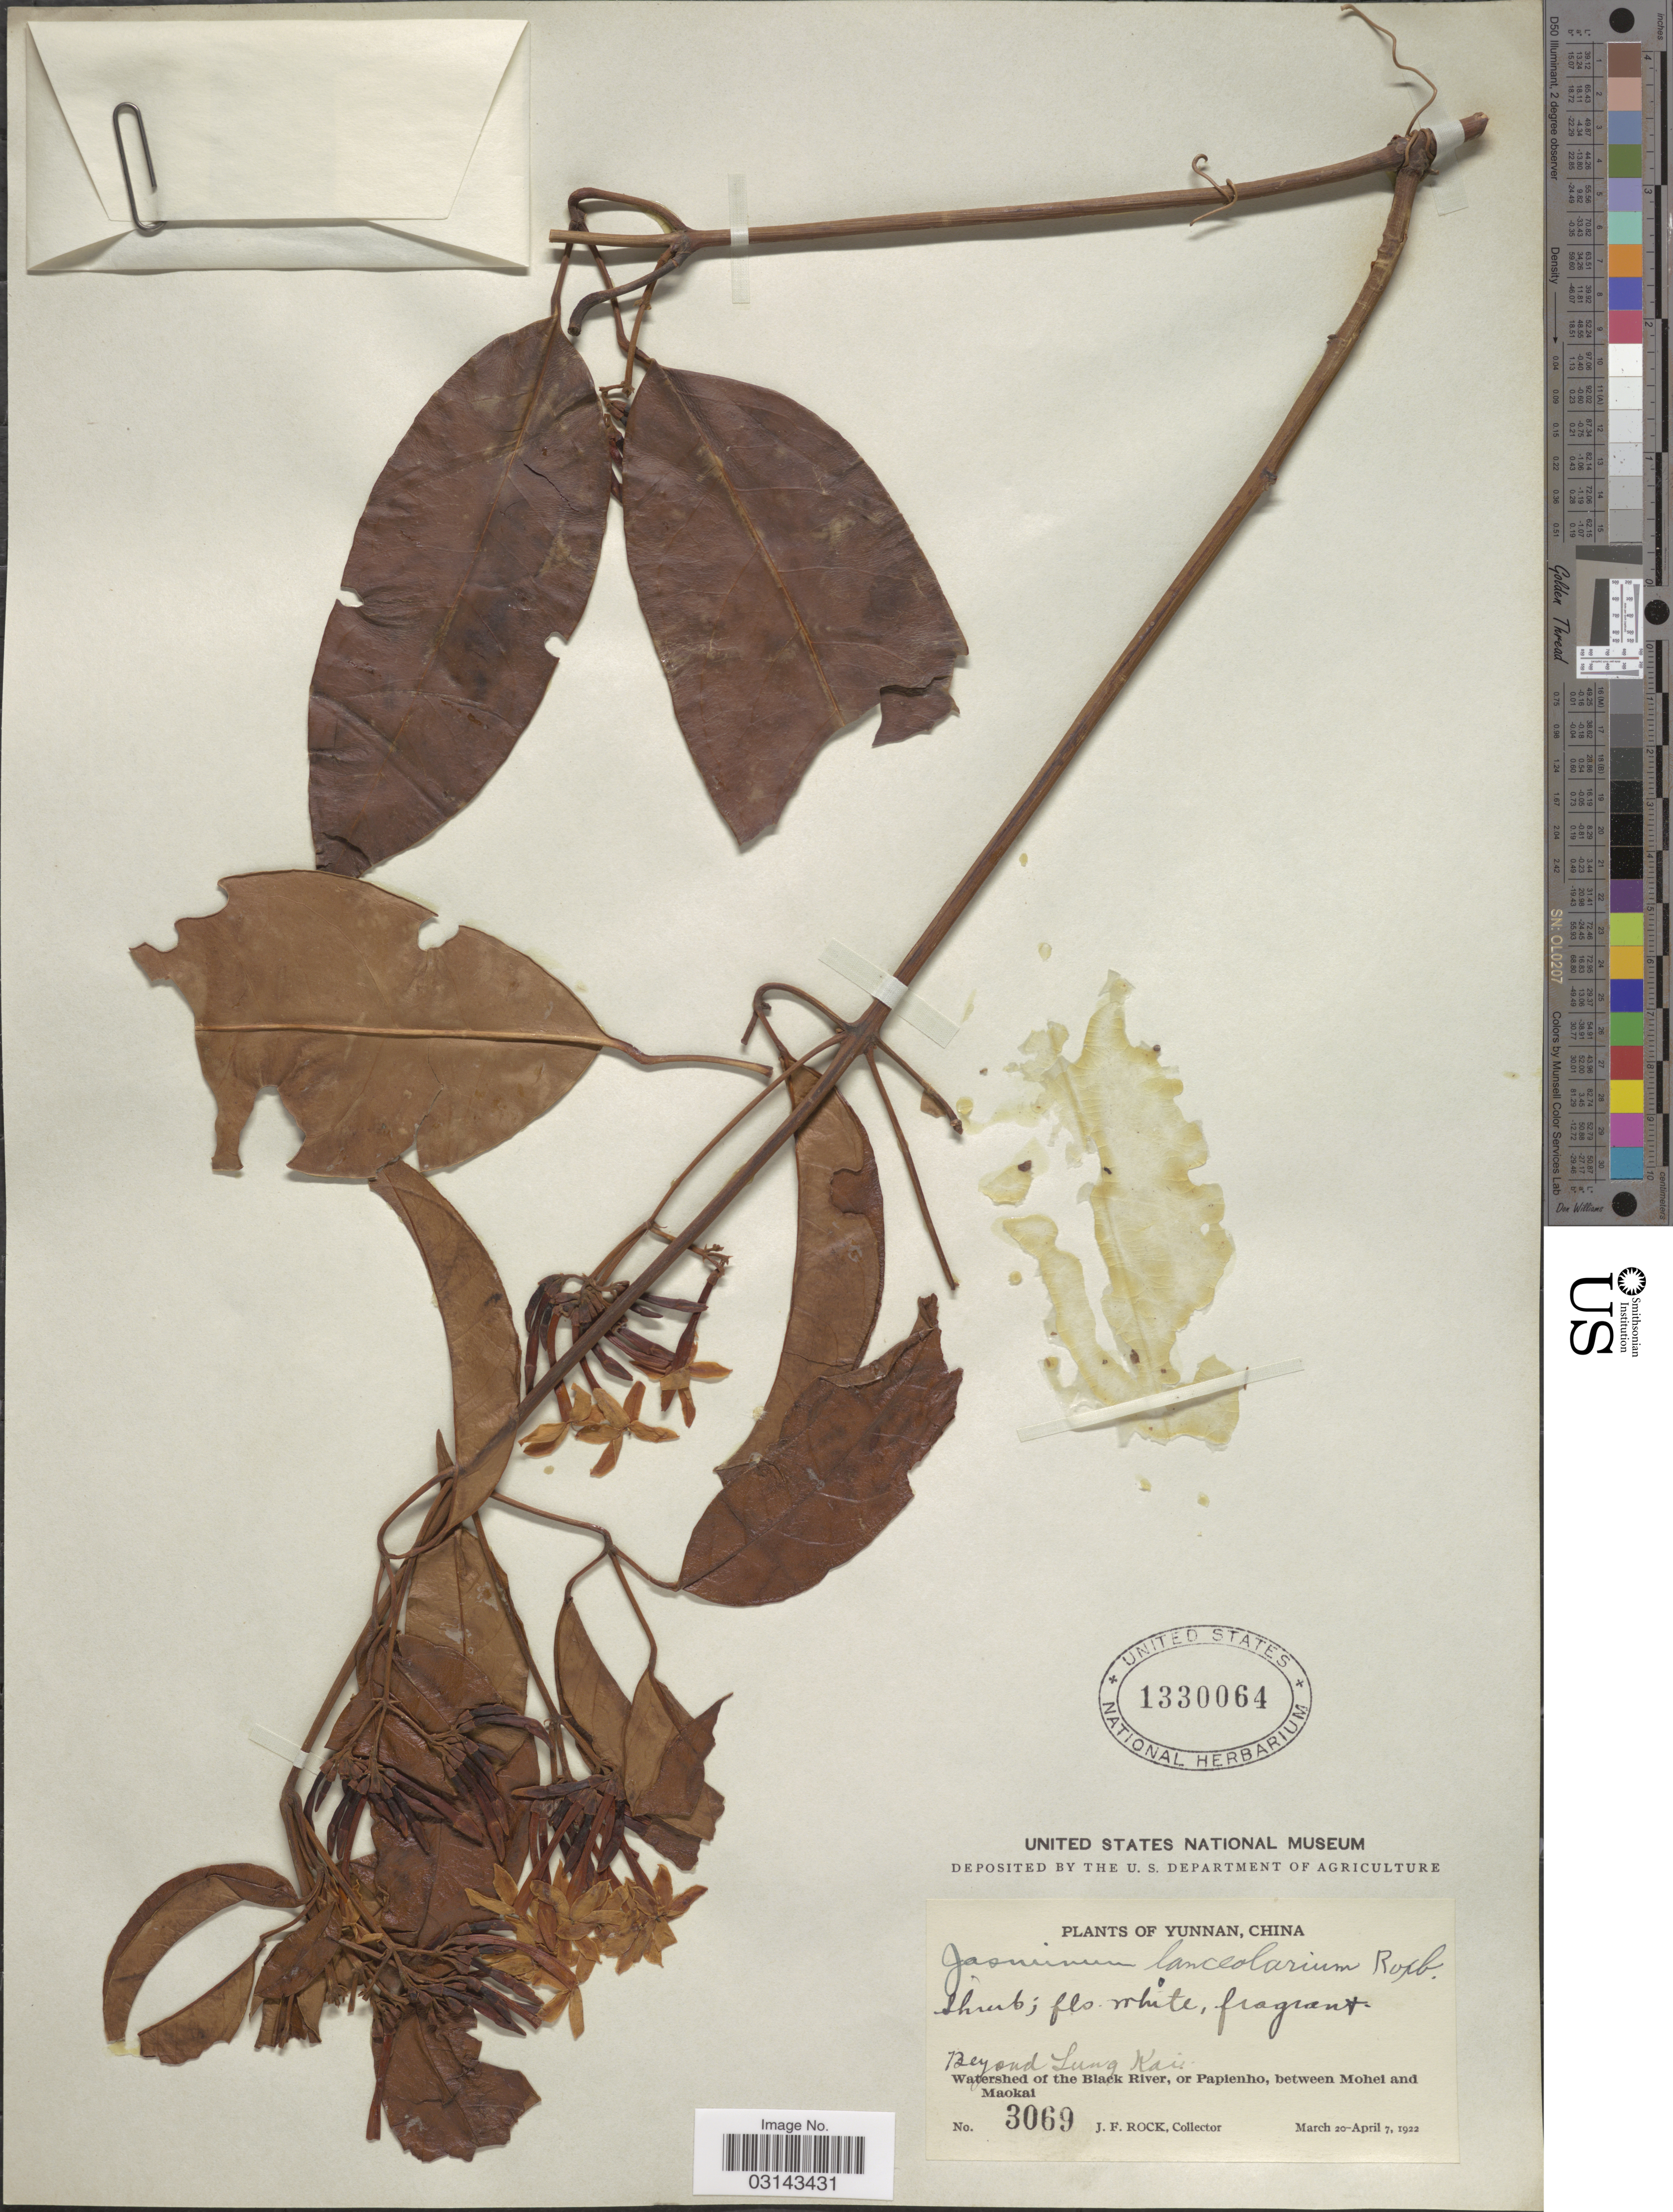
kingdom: Plantae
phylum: Tracheophyta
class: Magnoliopsida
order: Lamiales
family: Oleaceae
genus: Jasminum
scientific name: Jasminum lanceolarium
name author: Roxb.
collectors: J. Rock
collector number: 3069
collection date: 1922-03-20/1922-04-07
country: China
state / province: Yunnan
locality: Beyond Lung Kai. Watershed of the Black River, or Papienho, between Mohei and Maokai.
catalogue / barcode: US 1330064